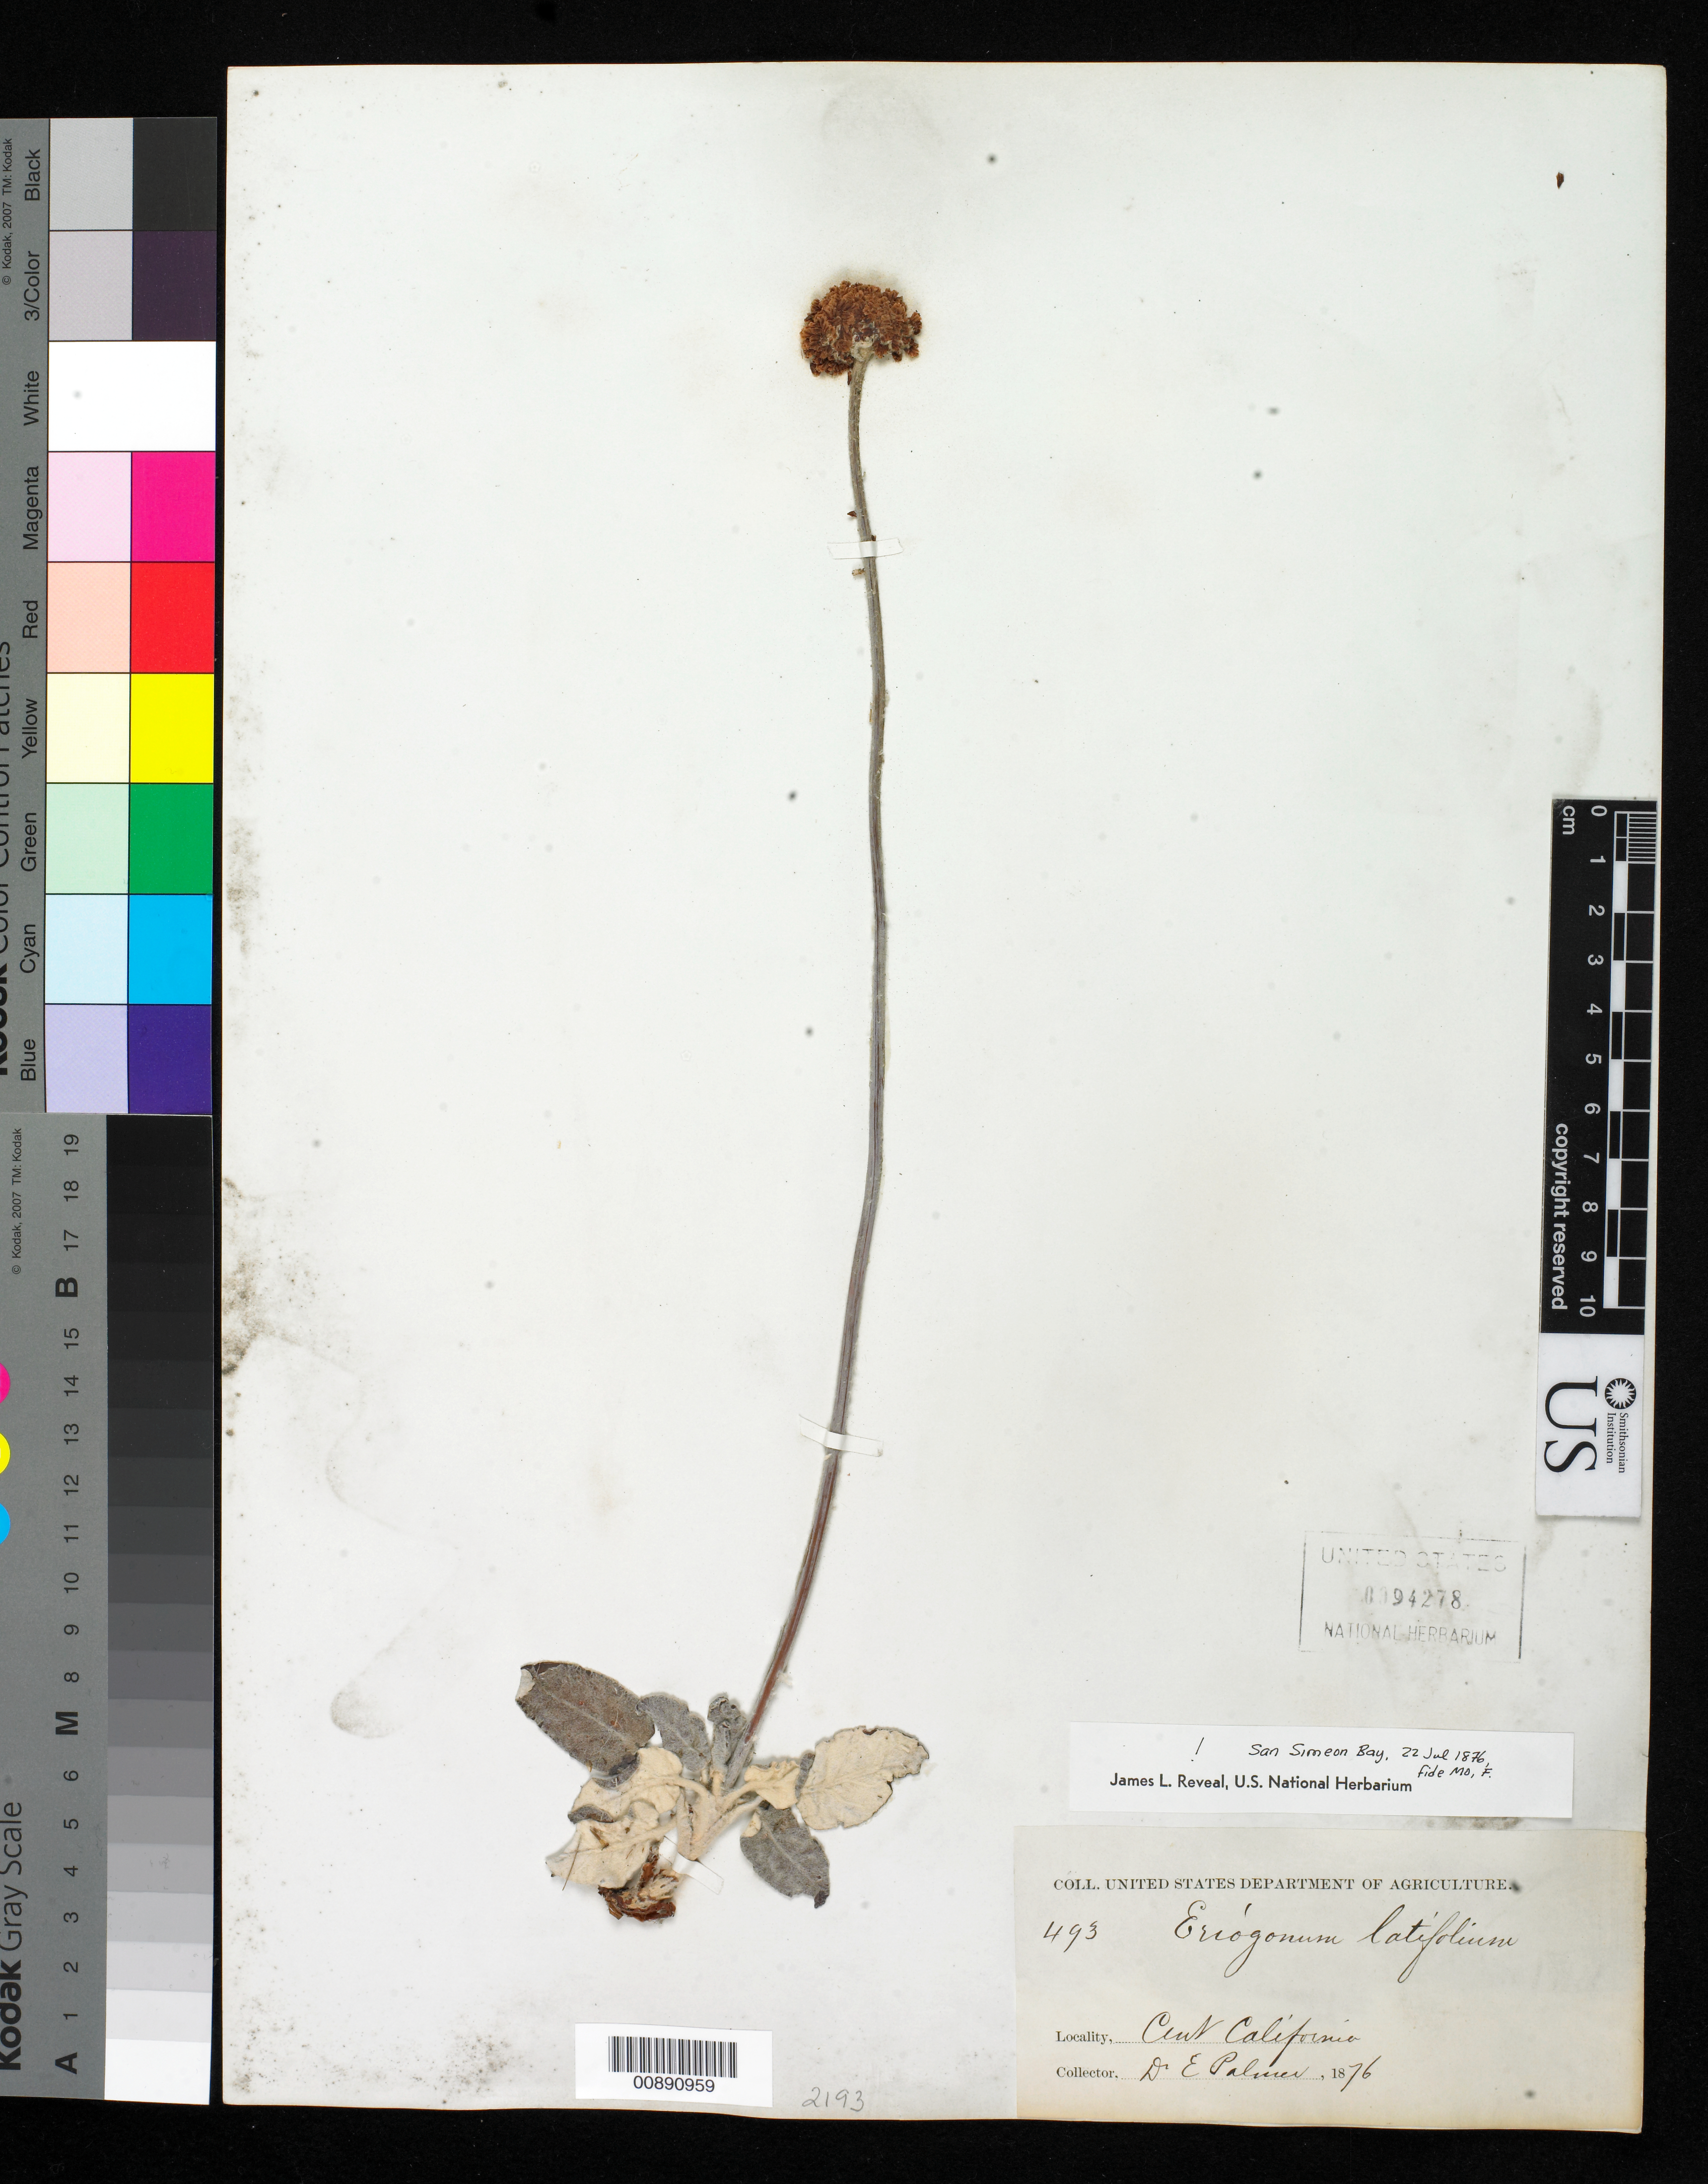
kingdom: Plantae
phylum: Tracheophyta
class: Magnoliopsida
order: Caryophyllales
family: Polygonaceae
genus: Eriogonum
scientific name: Eriogonum latifolium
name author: Sm.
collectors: E. Palmer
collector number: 493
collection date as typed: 22 Jul 1876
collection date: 1876-07-22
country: United States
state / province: California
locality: San Simeon Bay, Central California.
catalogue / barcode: US 94278